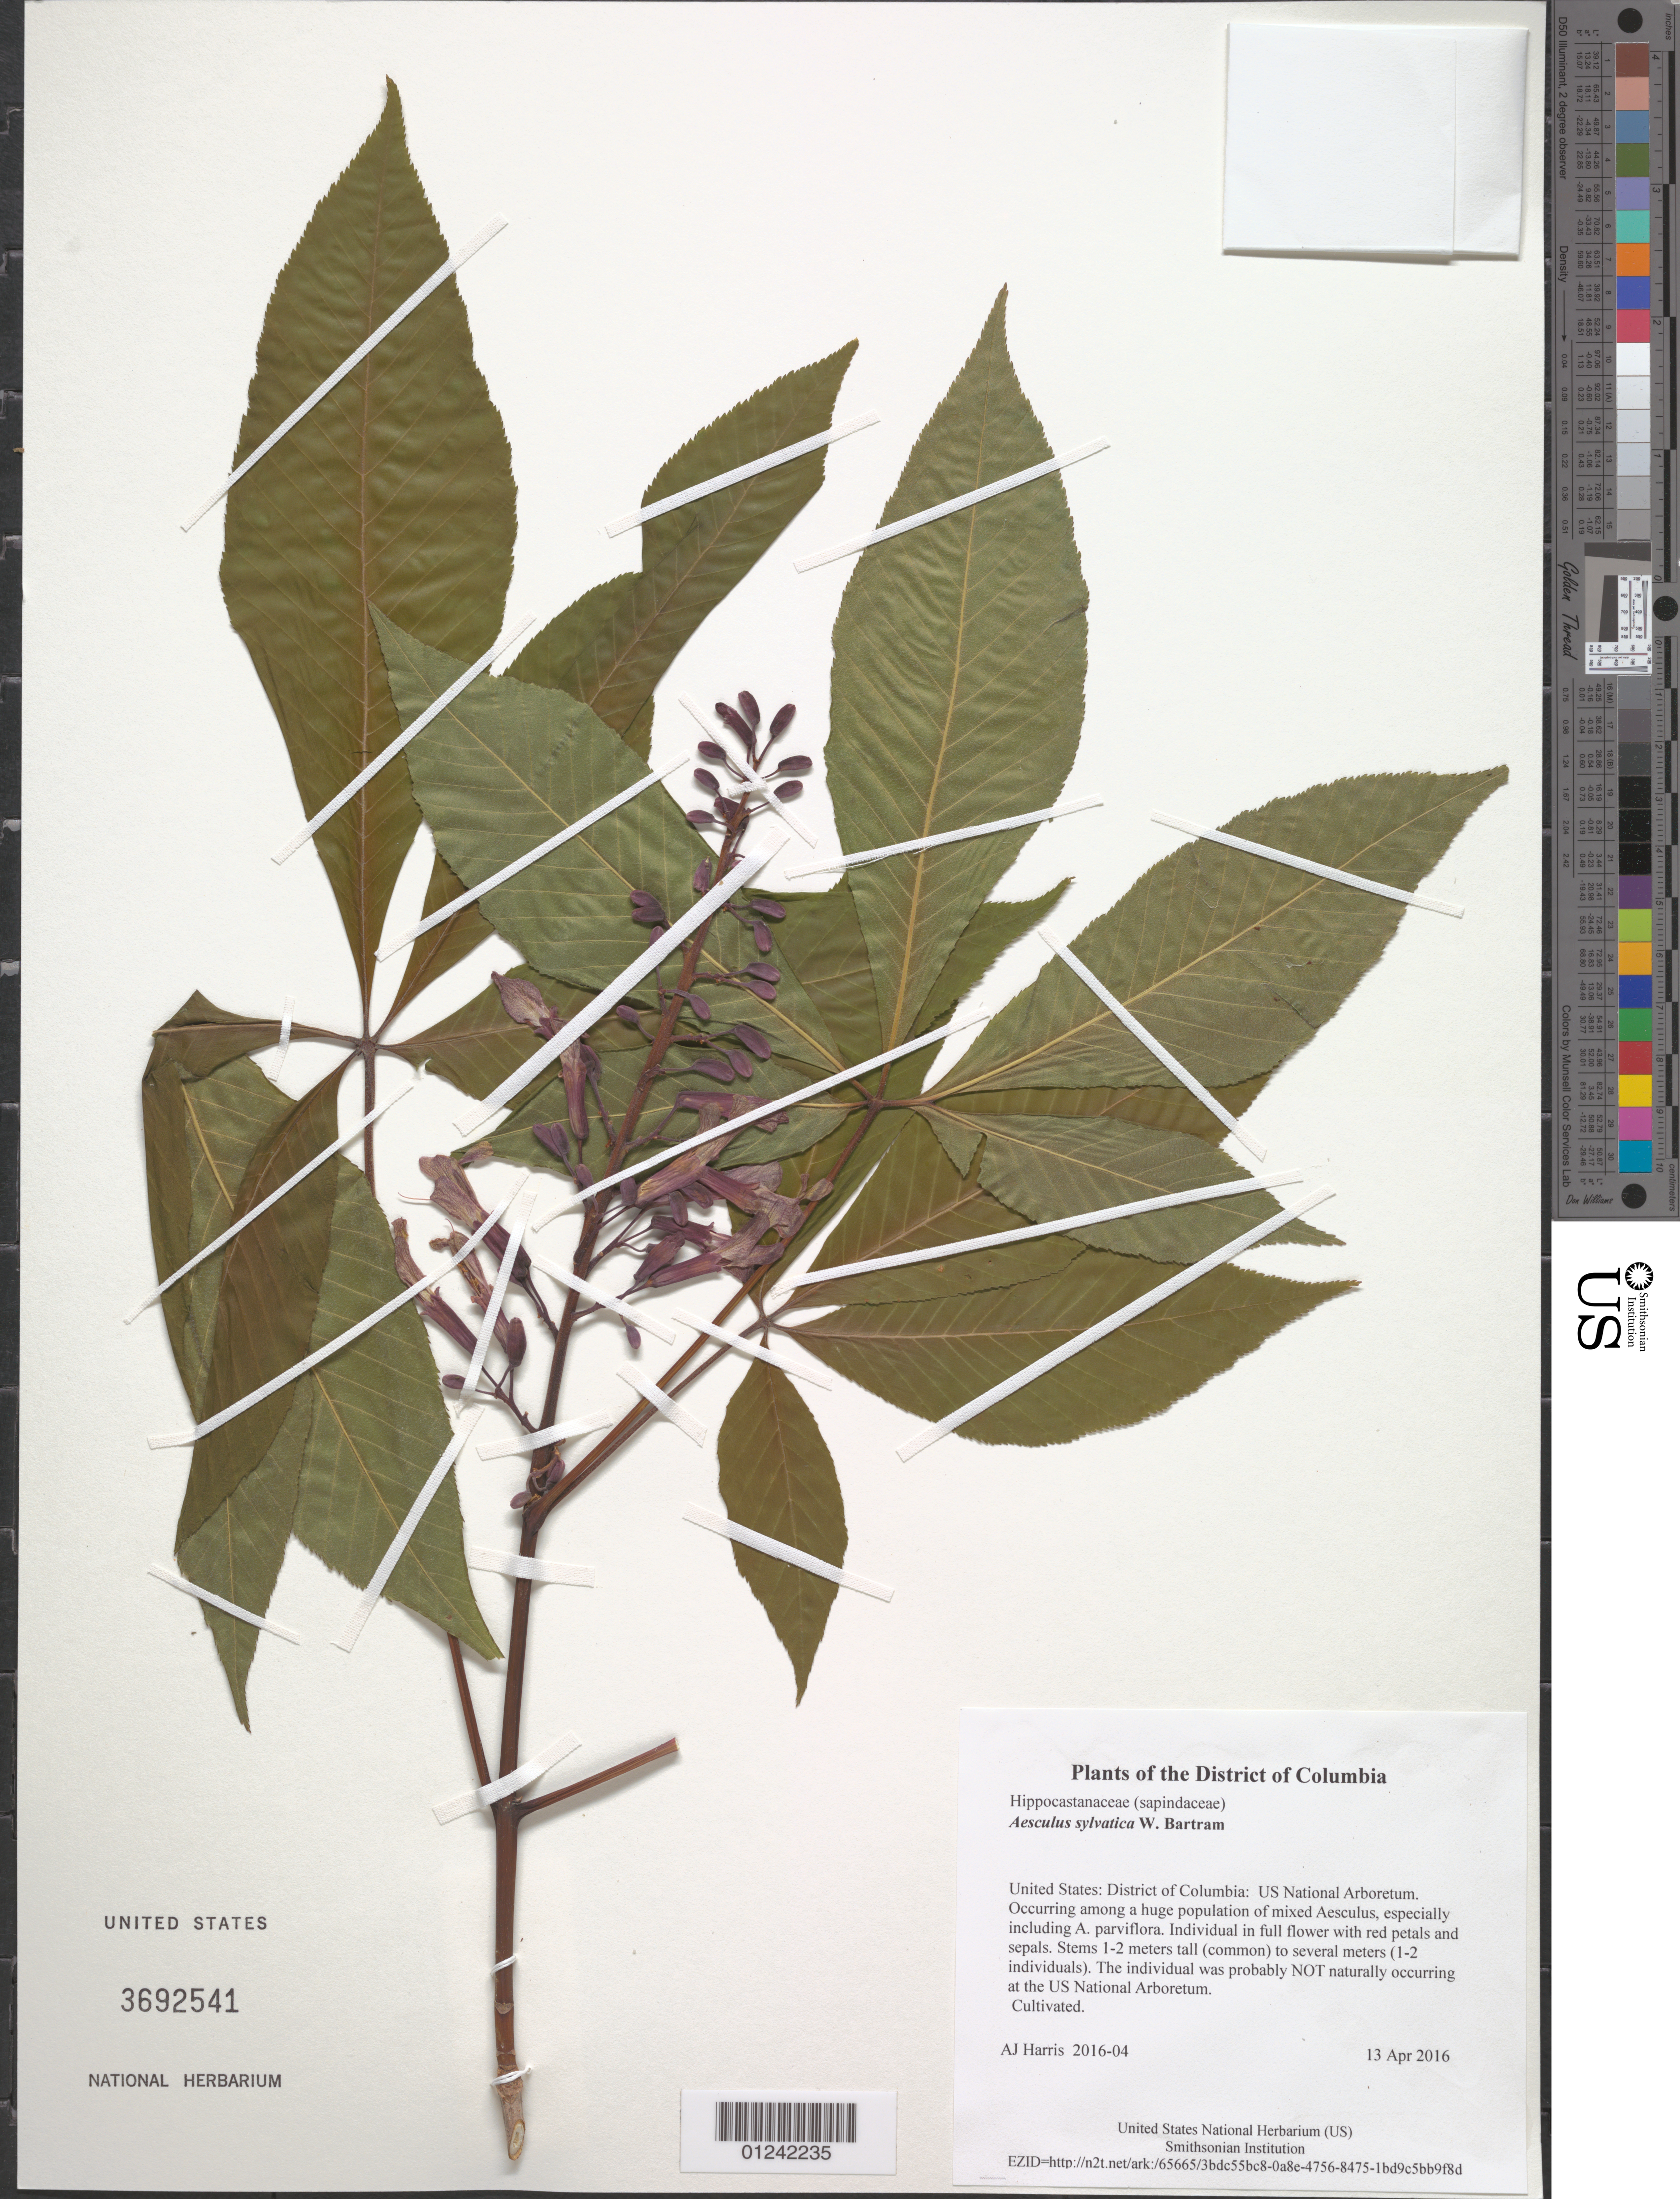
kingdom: Plantae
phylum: Tracheophyta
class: Magnoliopsida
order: Sapindales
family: Sapindaceae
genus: Aesculus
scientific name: Aesculus sylvatica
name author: W. Bartram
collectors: A. J. Harris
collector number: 2016-04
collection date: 2016-04-13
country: United States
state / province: District of Columbia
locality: US National Arboretum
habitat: Occurring among a huge population of mixed Aesculus, especially including A. parviflora.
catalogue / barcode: US 3692541